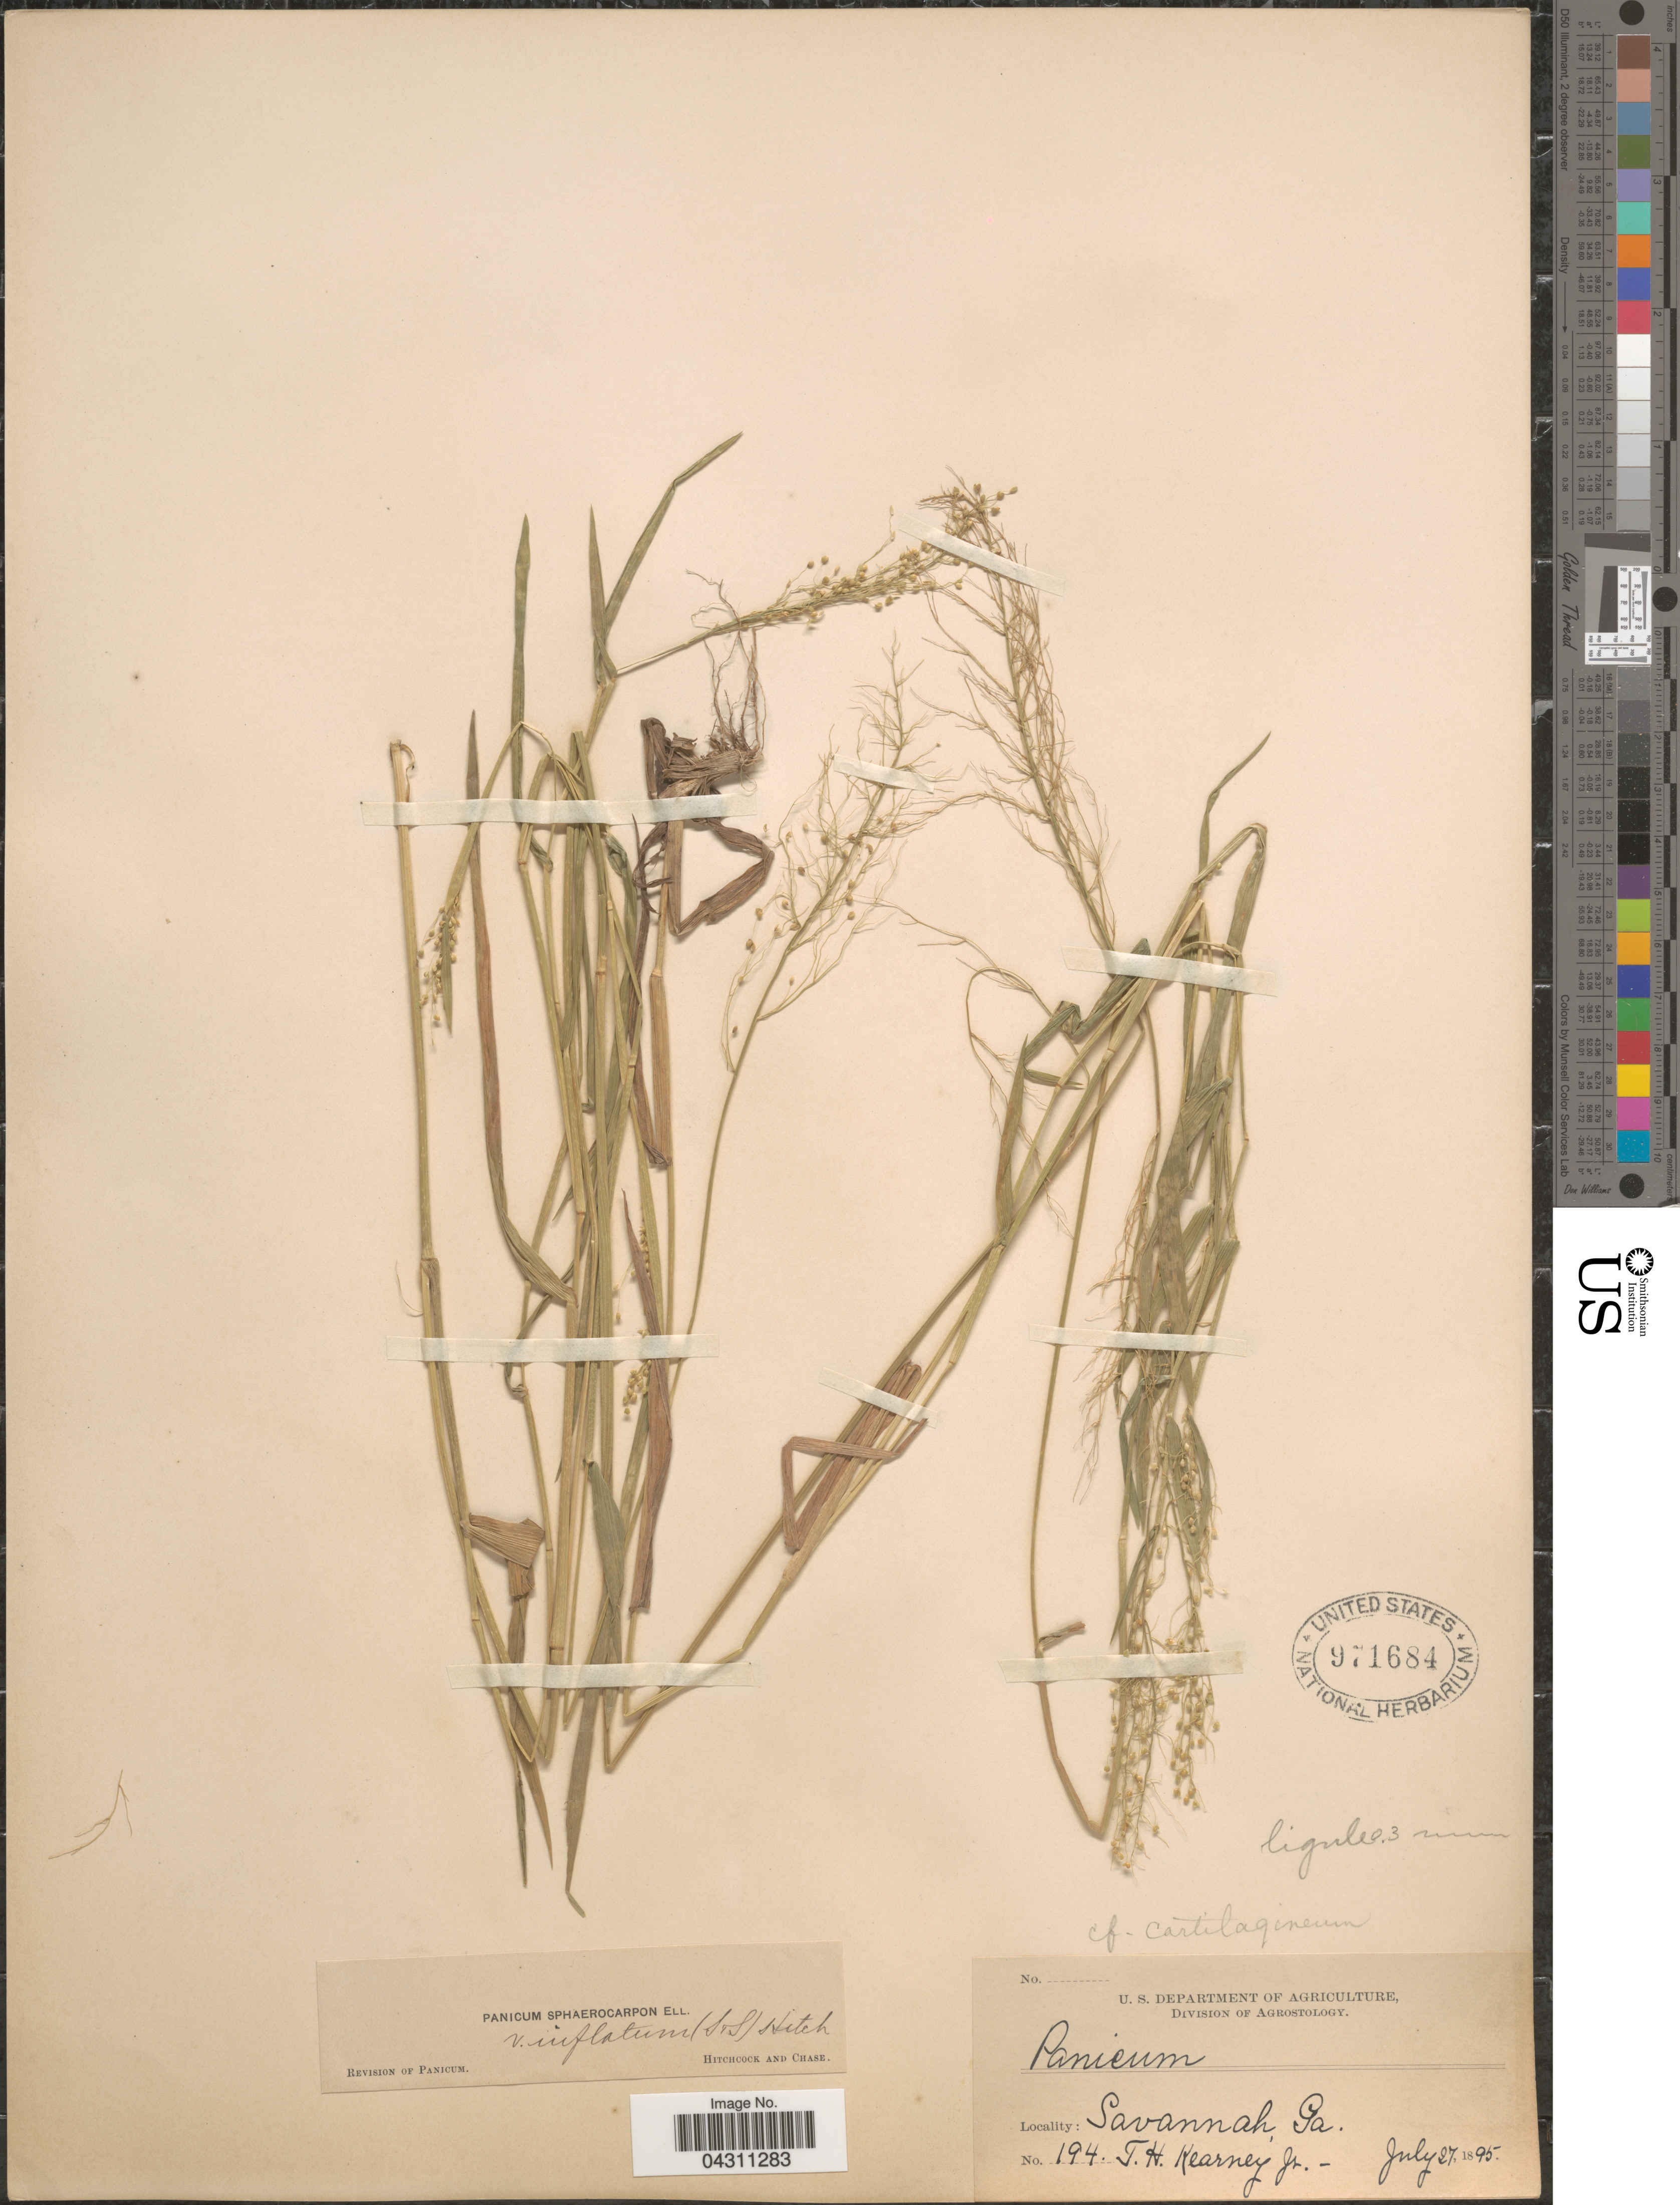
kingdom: Plantae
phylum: Tracheophyta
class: Liliopsida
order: Poales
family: Poaceae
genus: Dichanthelium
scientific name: Dichanthelium sphaerocarpon var. sphaerocarpon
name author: (Elliott) Gould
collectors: T. H. Kearney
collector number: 194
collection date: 1895-07-27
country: United States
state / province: Georgia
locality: Savannah.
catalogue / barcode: US 971684